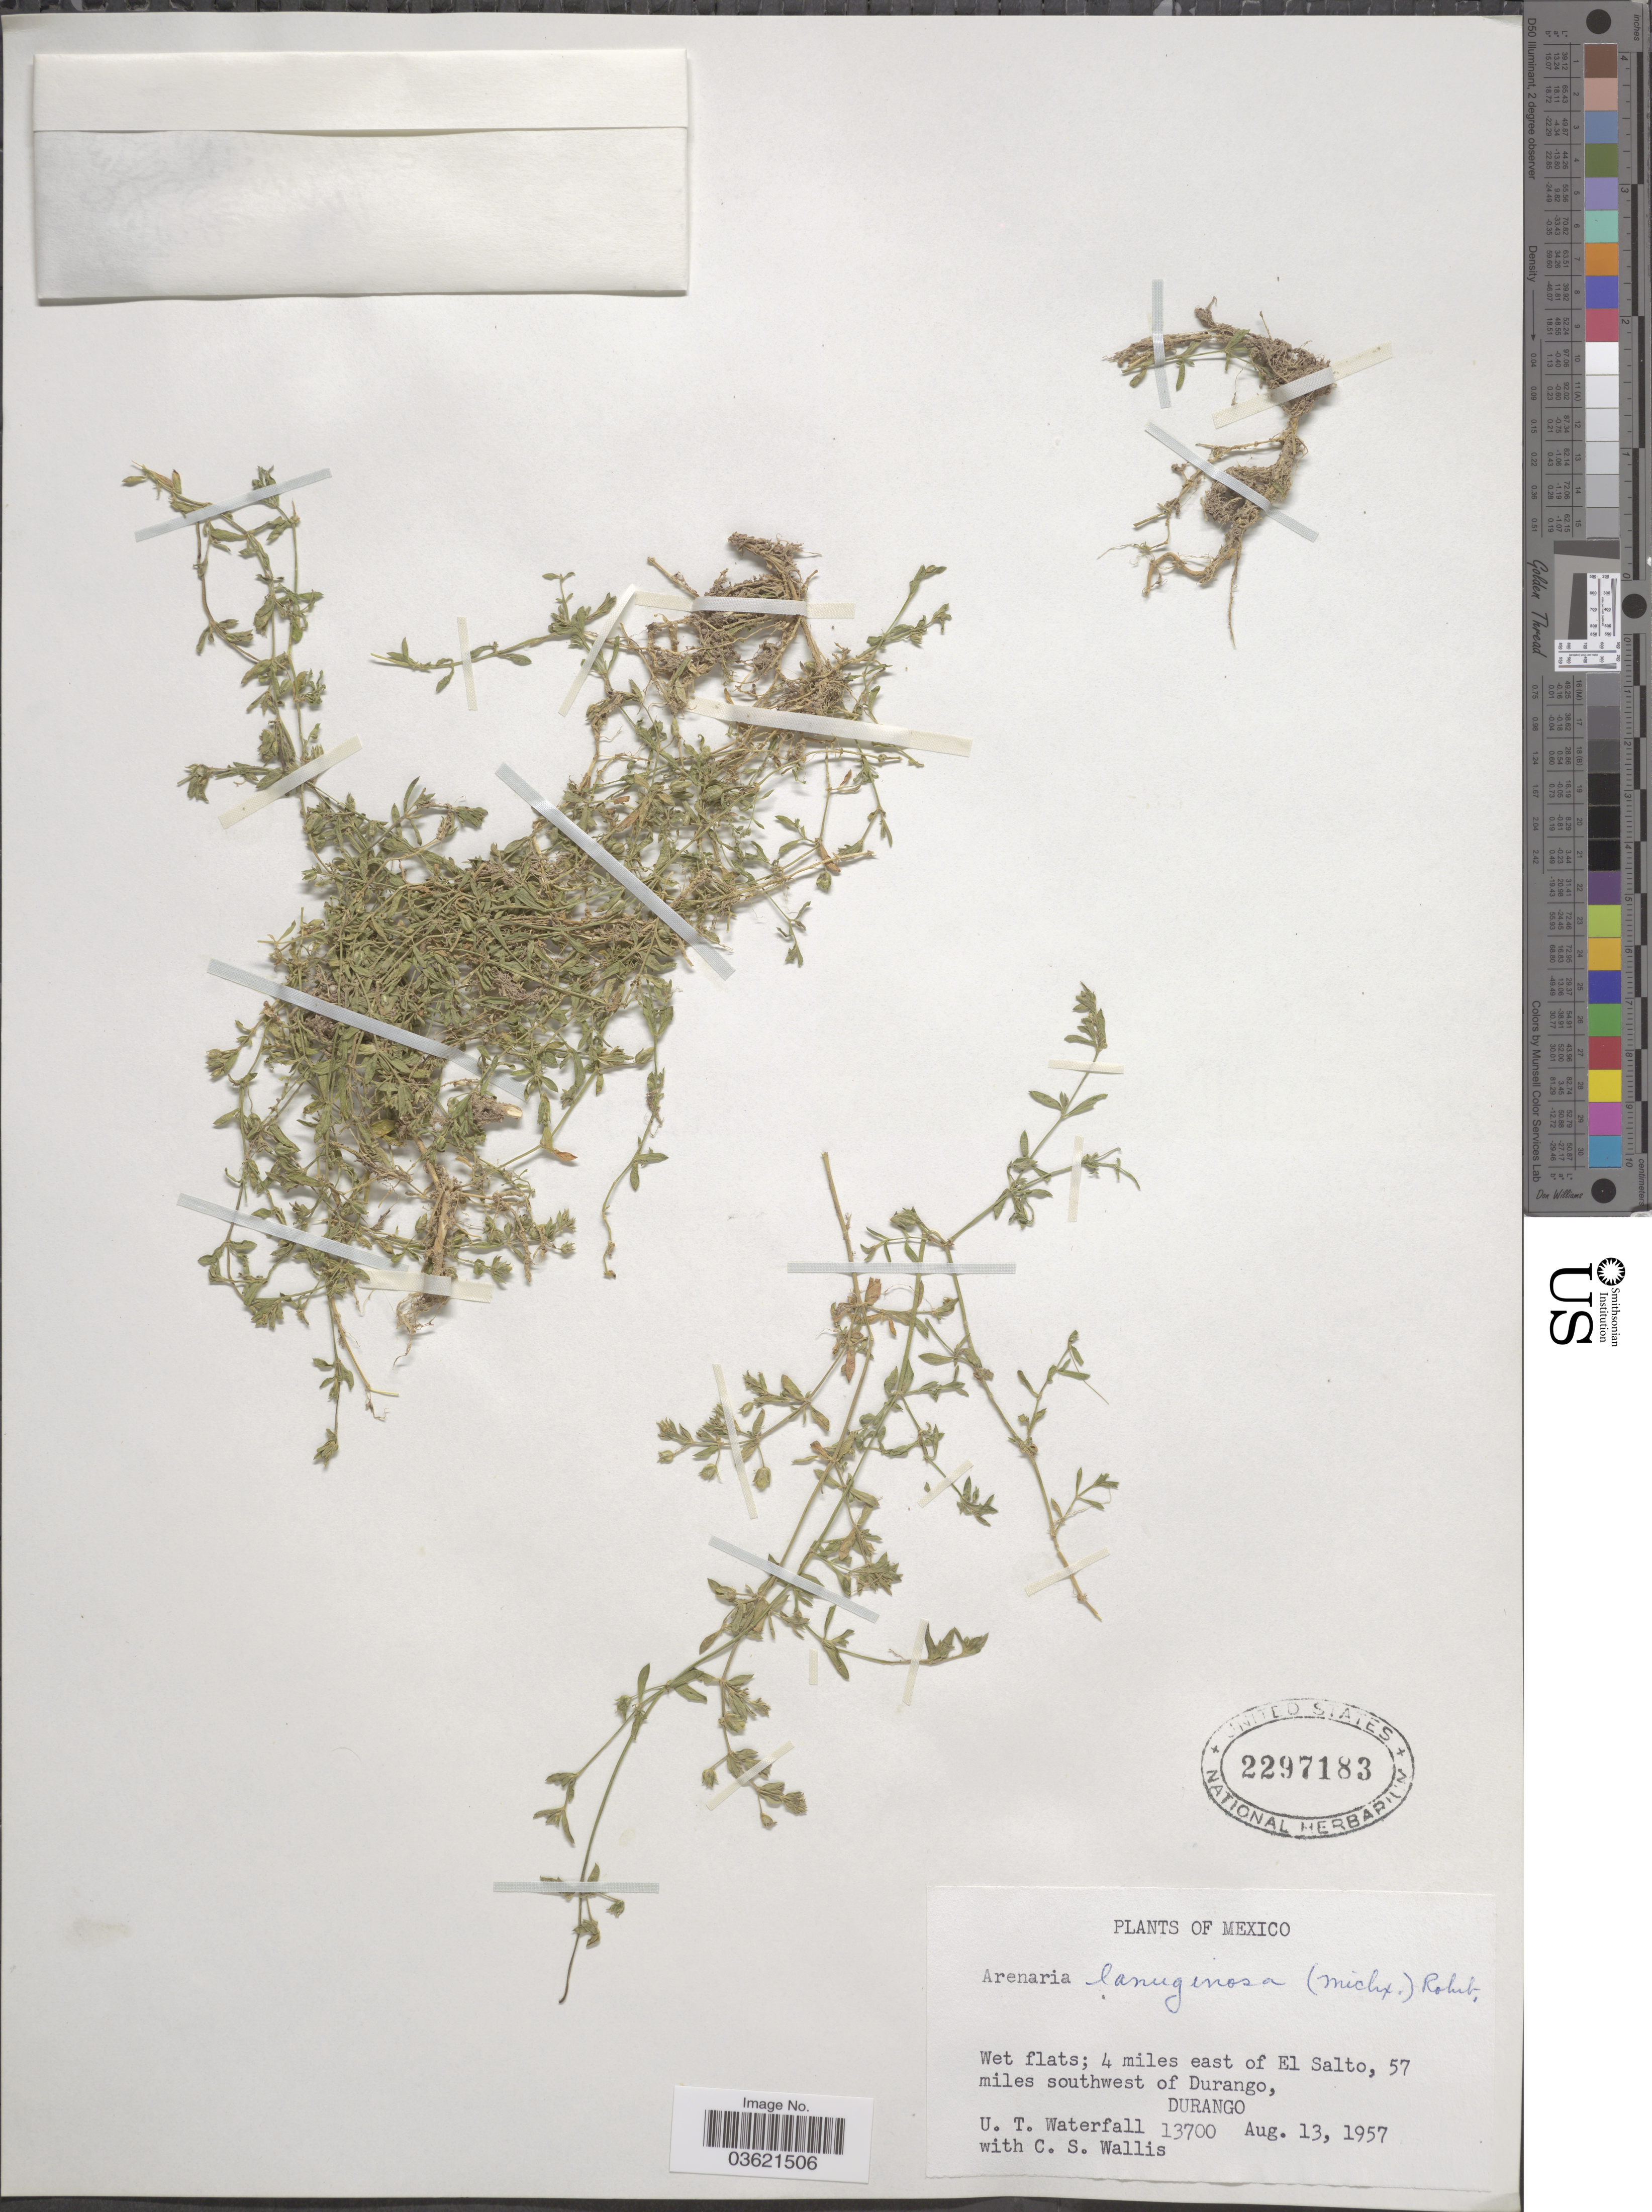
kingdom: Plantae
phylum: Tracheophyta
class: Magnoliopsida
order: Caryophyllales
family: Caryophyllaceae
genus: Arenaria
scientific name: Arenaria lanuginosa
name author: (Michx.) Rohrb.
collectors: U. T. Waterfall & C. S. Wallis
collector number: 13700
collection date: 1957-08-13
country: Mexico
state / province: Durango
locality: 4 miles east of El Salto, 57 miles southwest of Durango.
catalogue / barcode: US 2297183